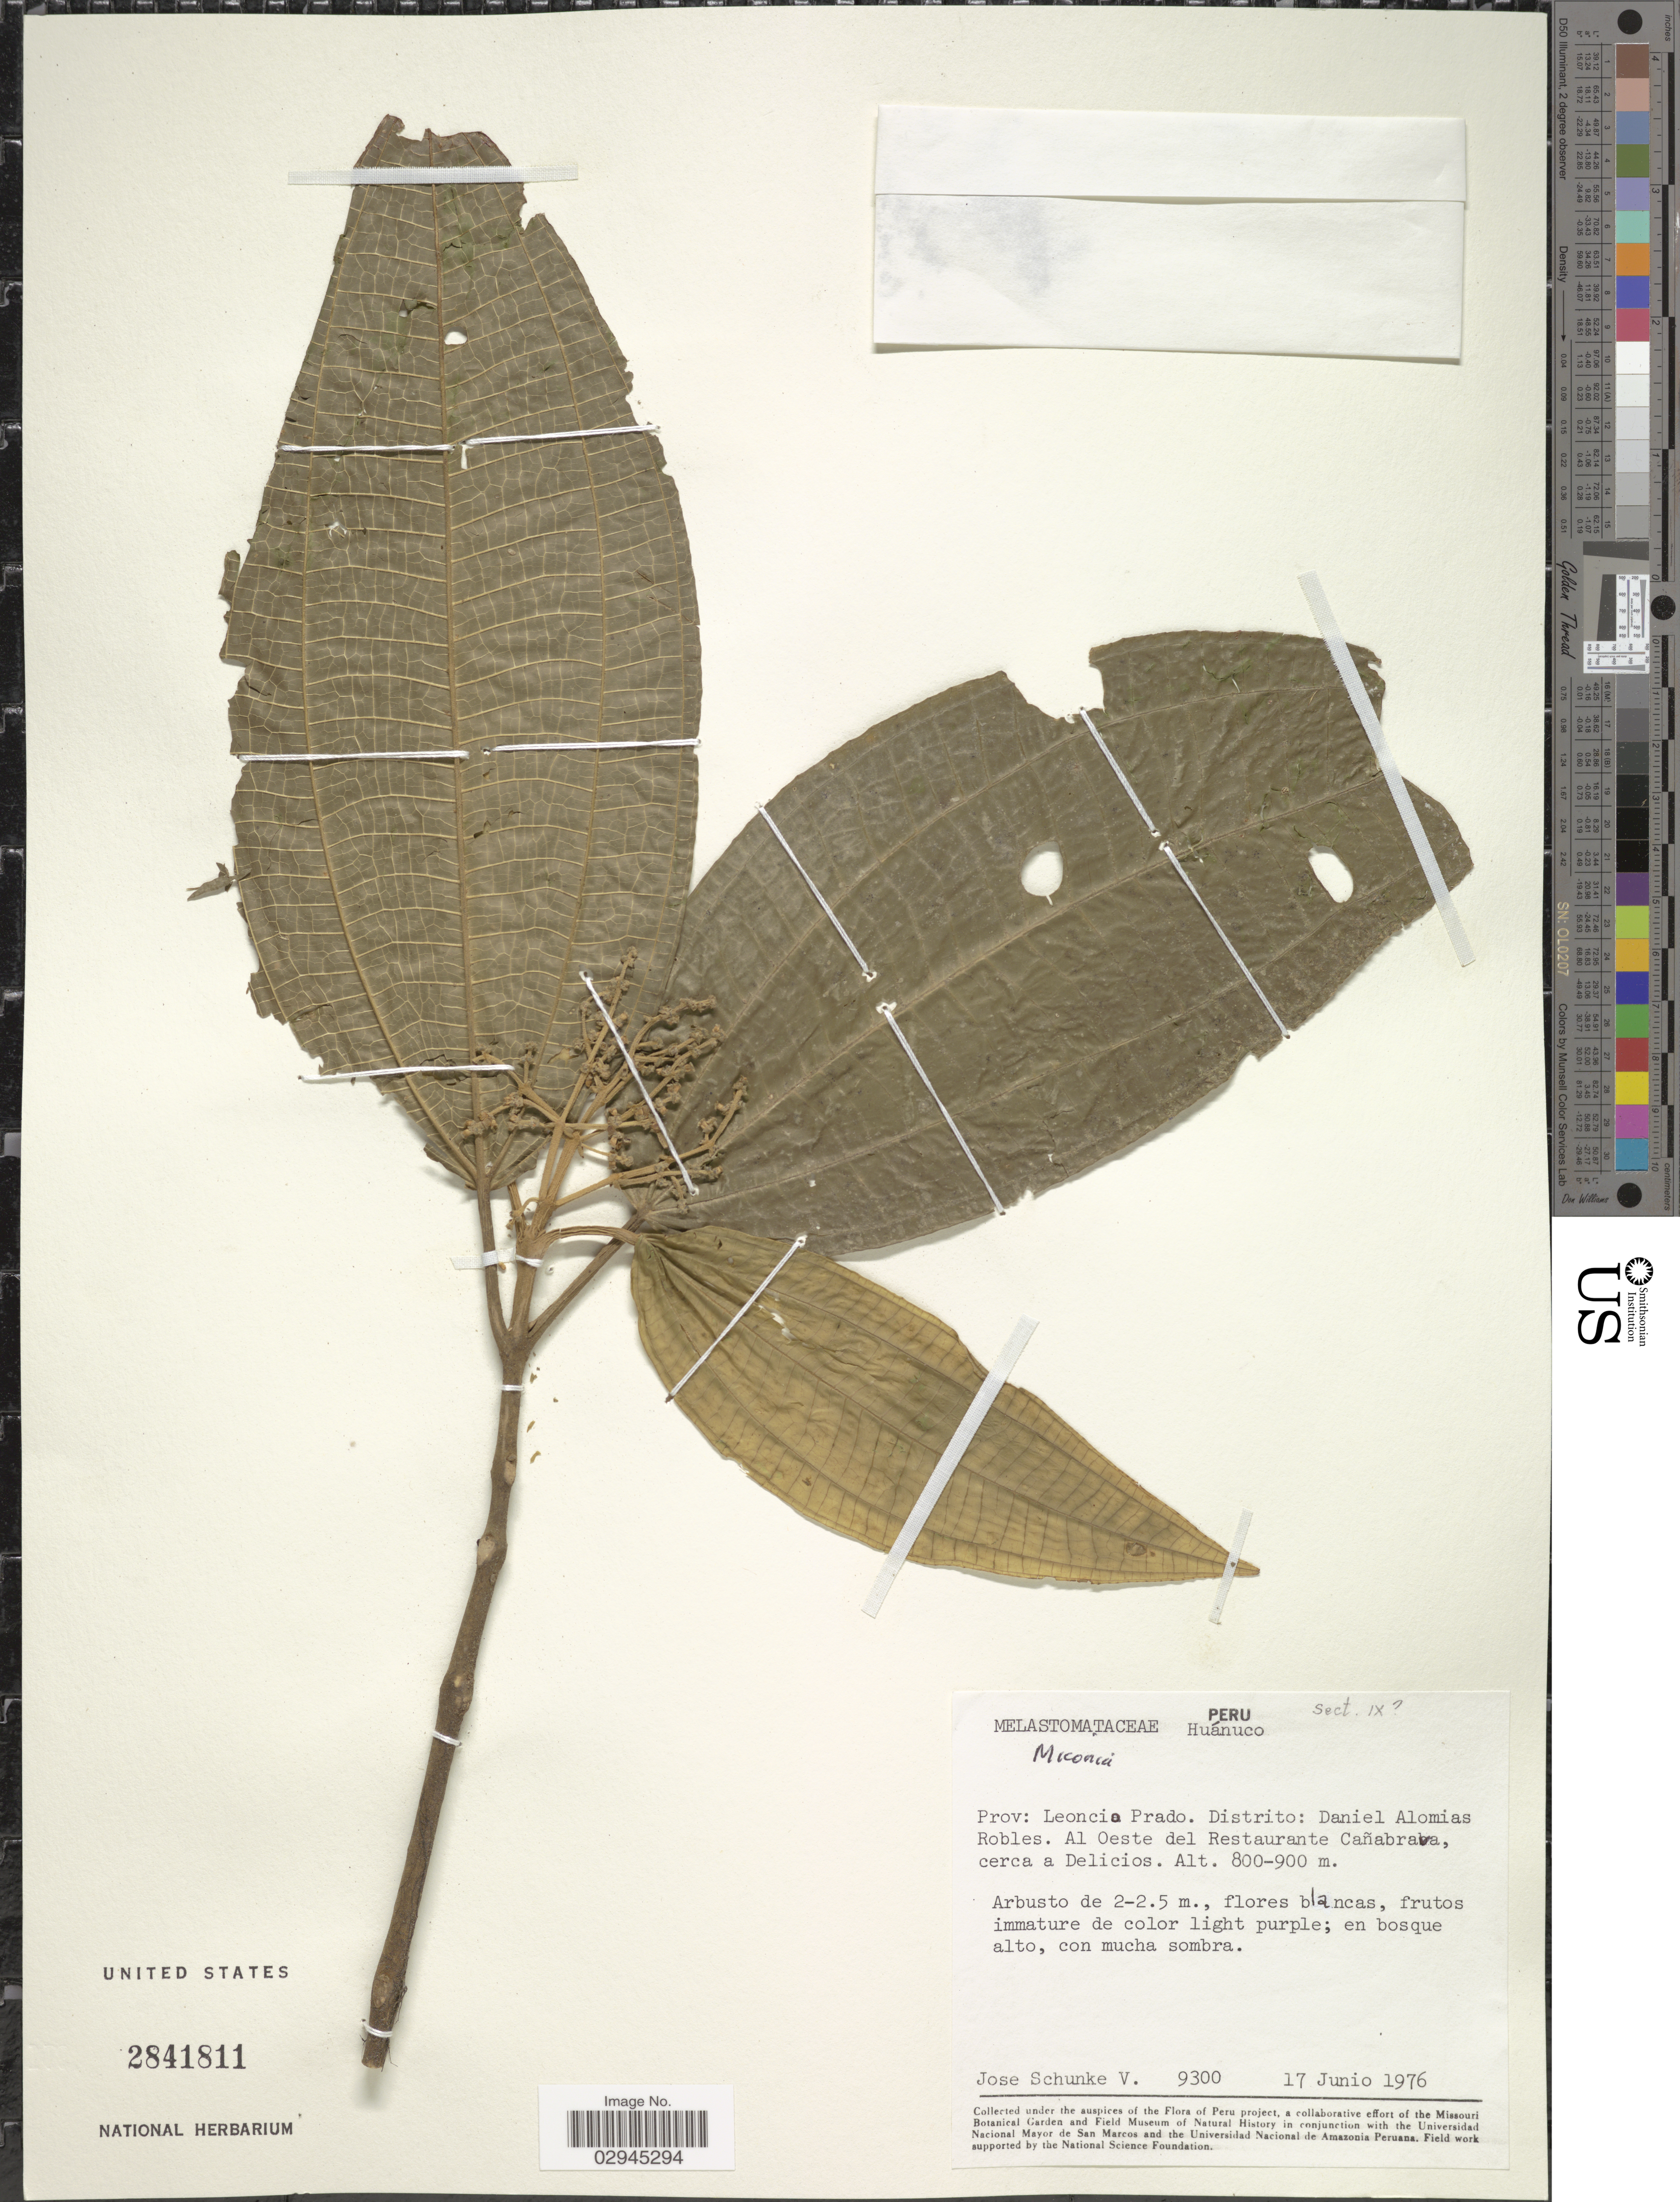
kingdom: Plantae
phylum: Tracheophyta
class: Magnoliopsida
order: Myrtales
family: Melastomataceae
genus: Miconia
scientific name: Miconia sp.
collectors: J. Schunke Vigo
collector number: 9300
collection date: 1976-06-17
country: Peru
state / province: Huánuco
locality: Prov: Leoncio Prado. Distrito: Daniel Alomias Robles. Al Oeste del Restaurante Cañabrava, cerca a Delicios.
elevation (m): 800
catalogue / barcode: US 2841811